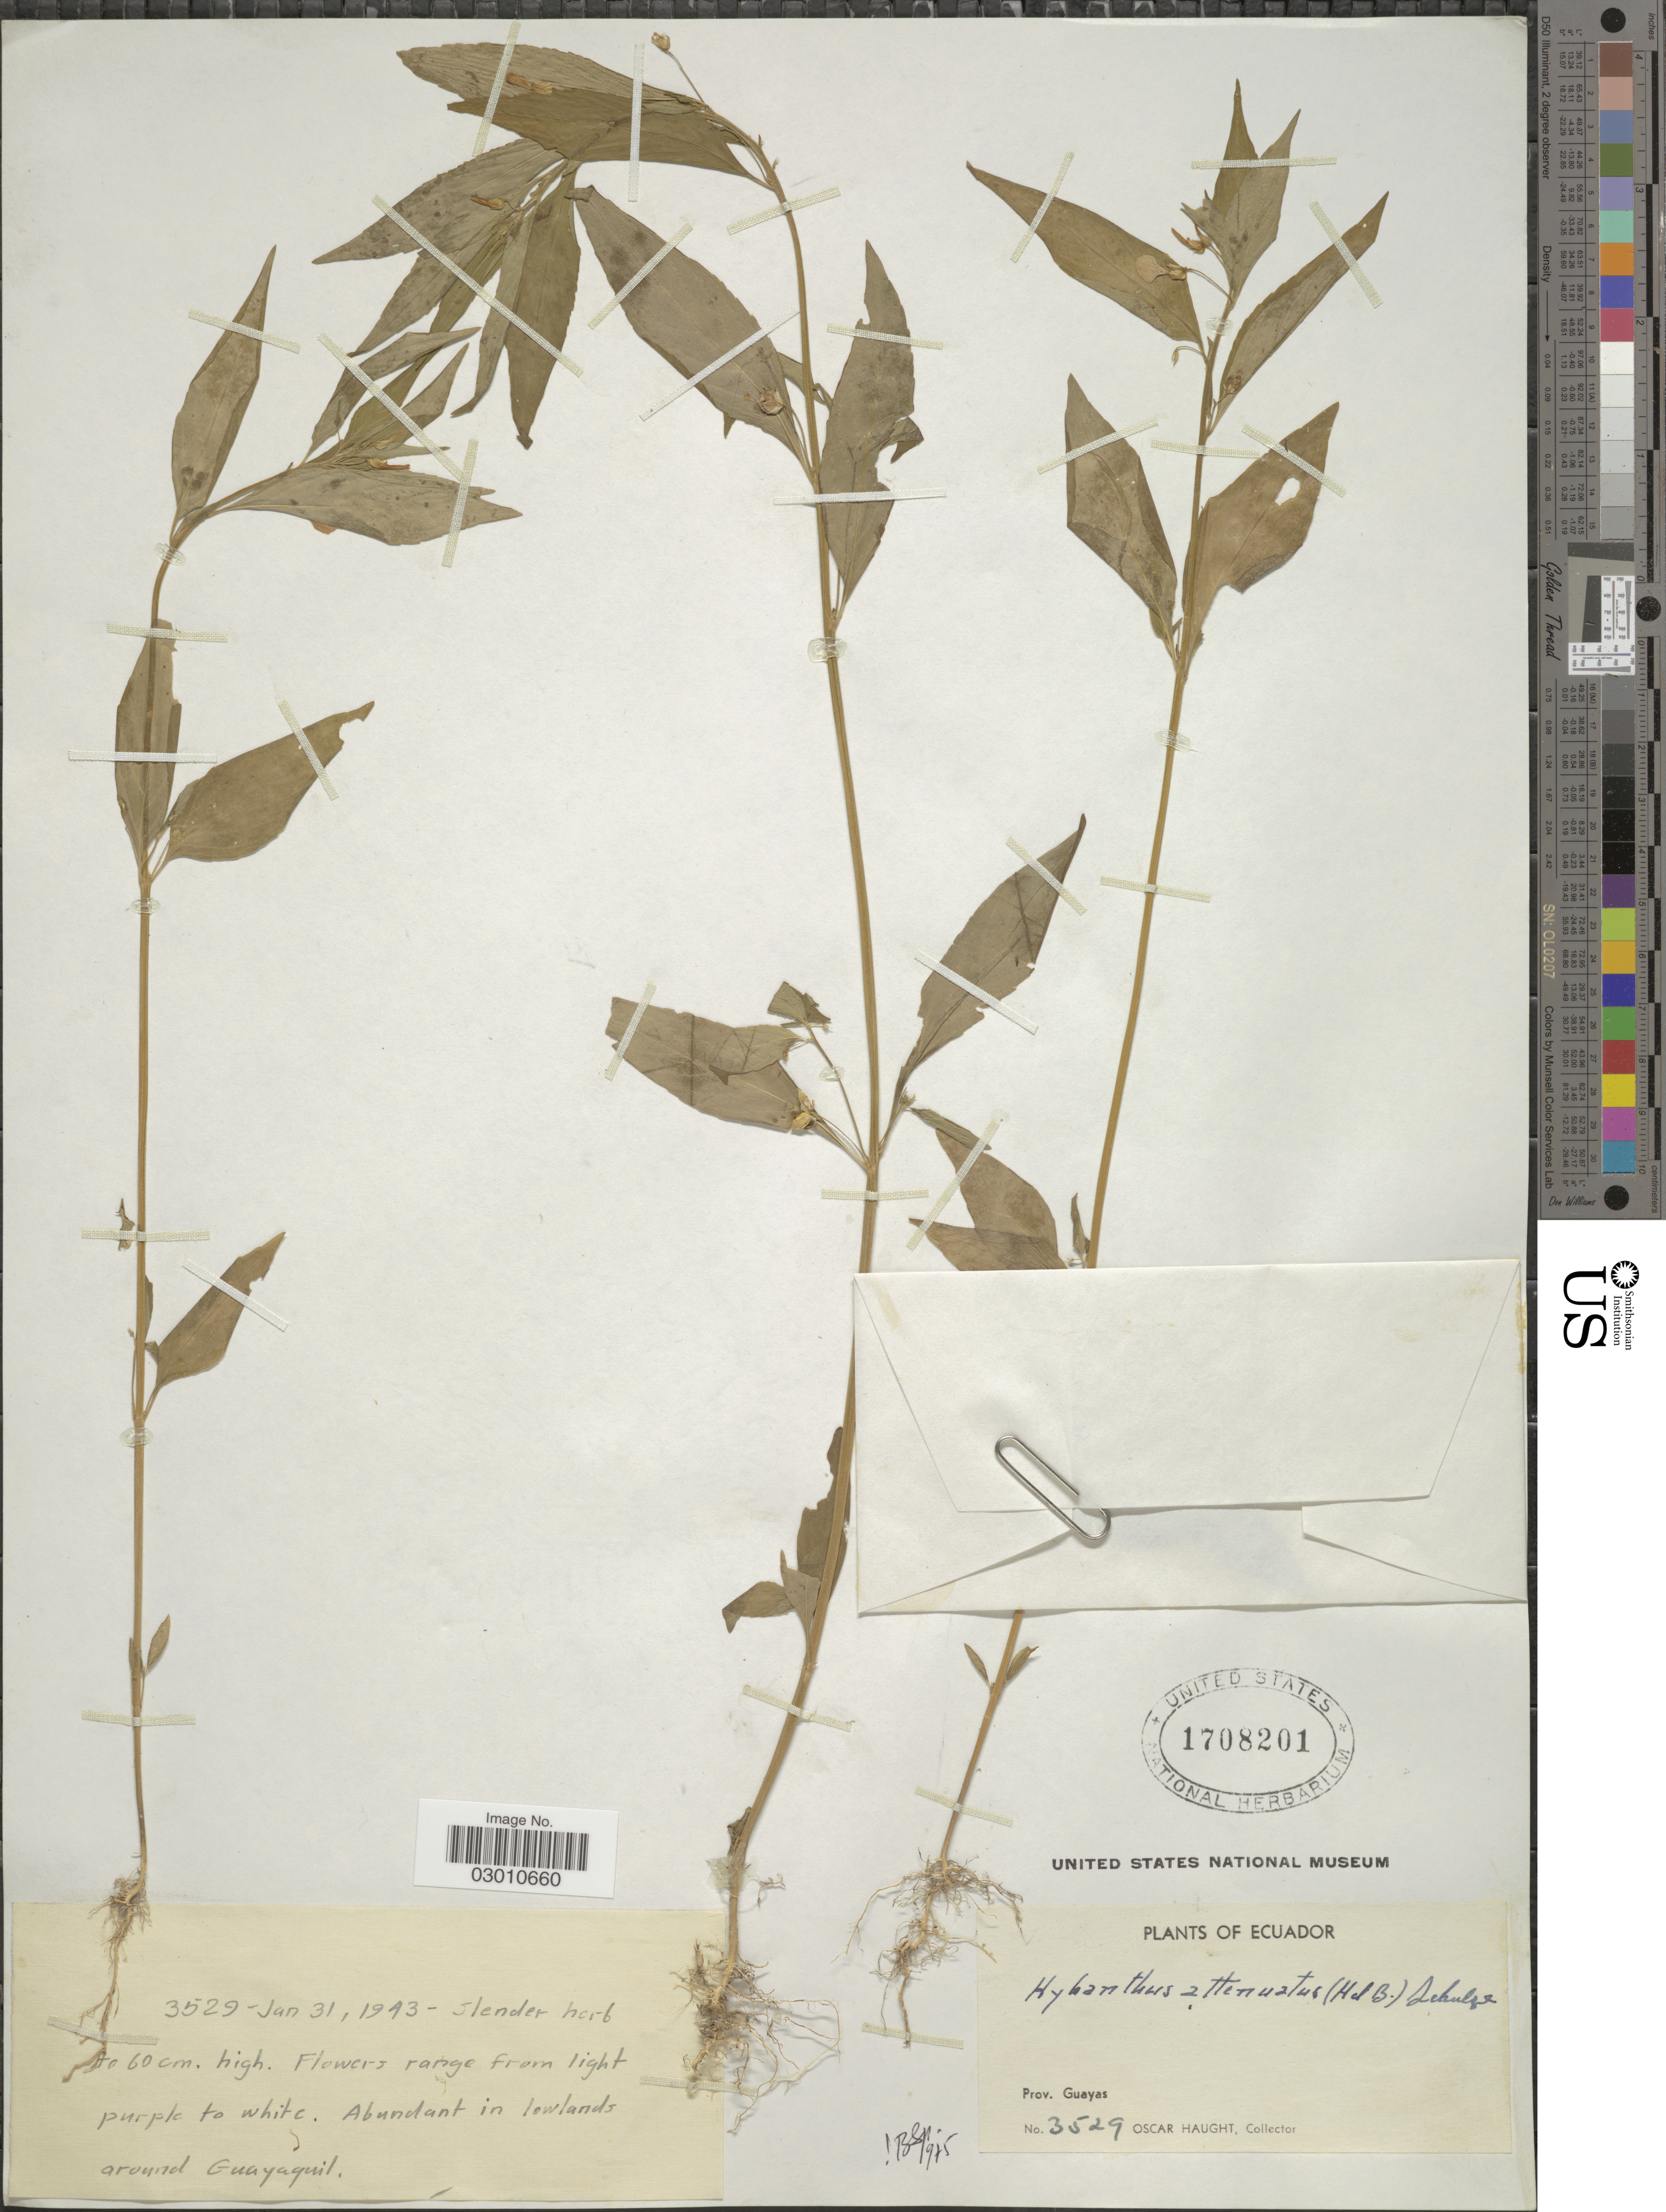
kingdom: Plantae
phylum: Tracheophyta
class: Magnoliopsida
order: Malpighiales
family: Violaceae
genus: Pombalia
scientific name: Pombalia attenuata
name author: (Humb. & Bonpl. ex Willd.) Paula-Souza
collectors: O. L. Haught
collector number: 3529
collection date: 1943-01-31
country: Ecuador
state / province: Guayas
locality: Abundant in lowlands around Guayaquil.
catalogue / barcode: US 1708201